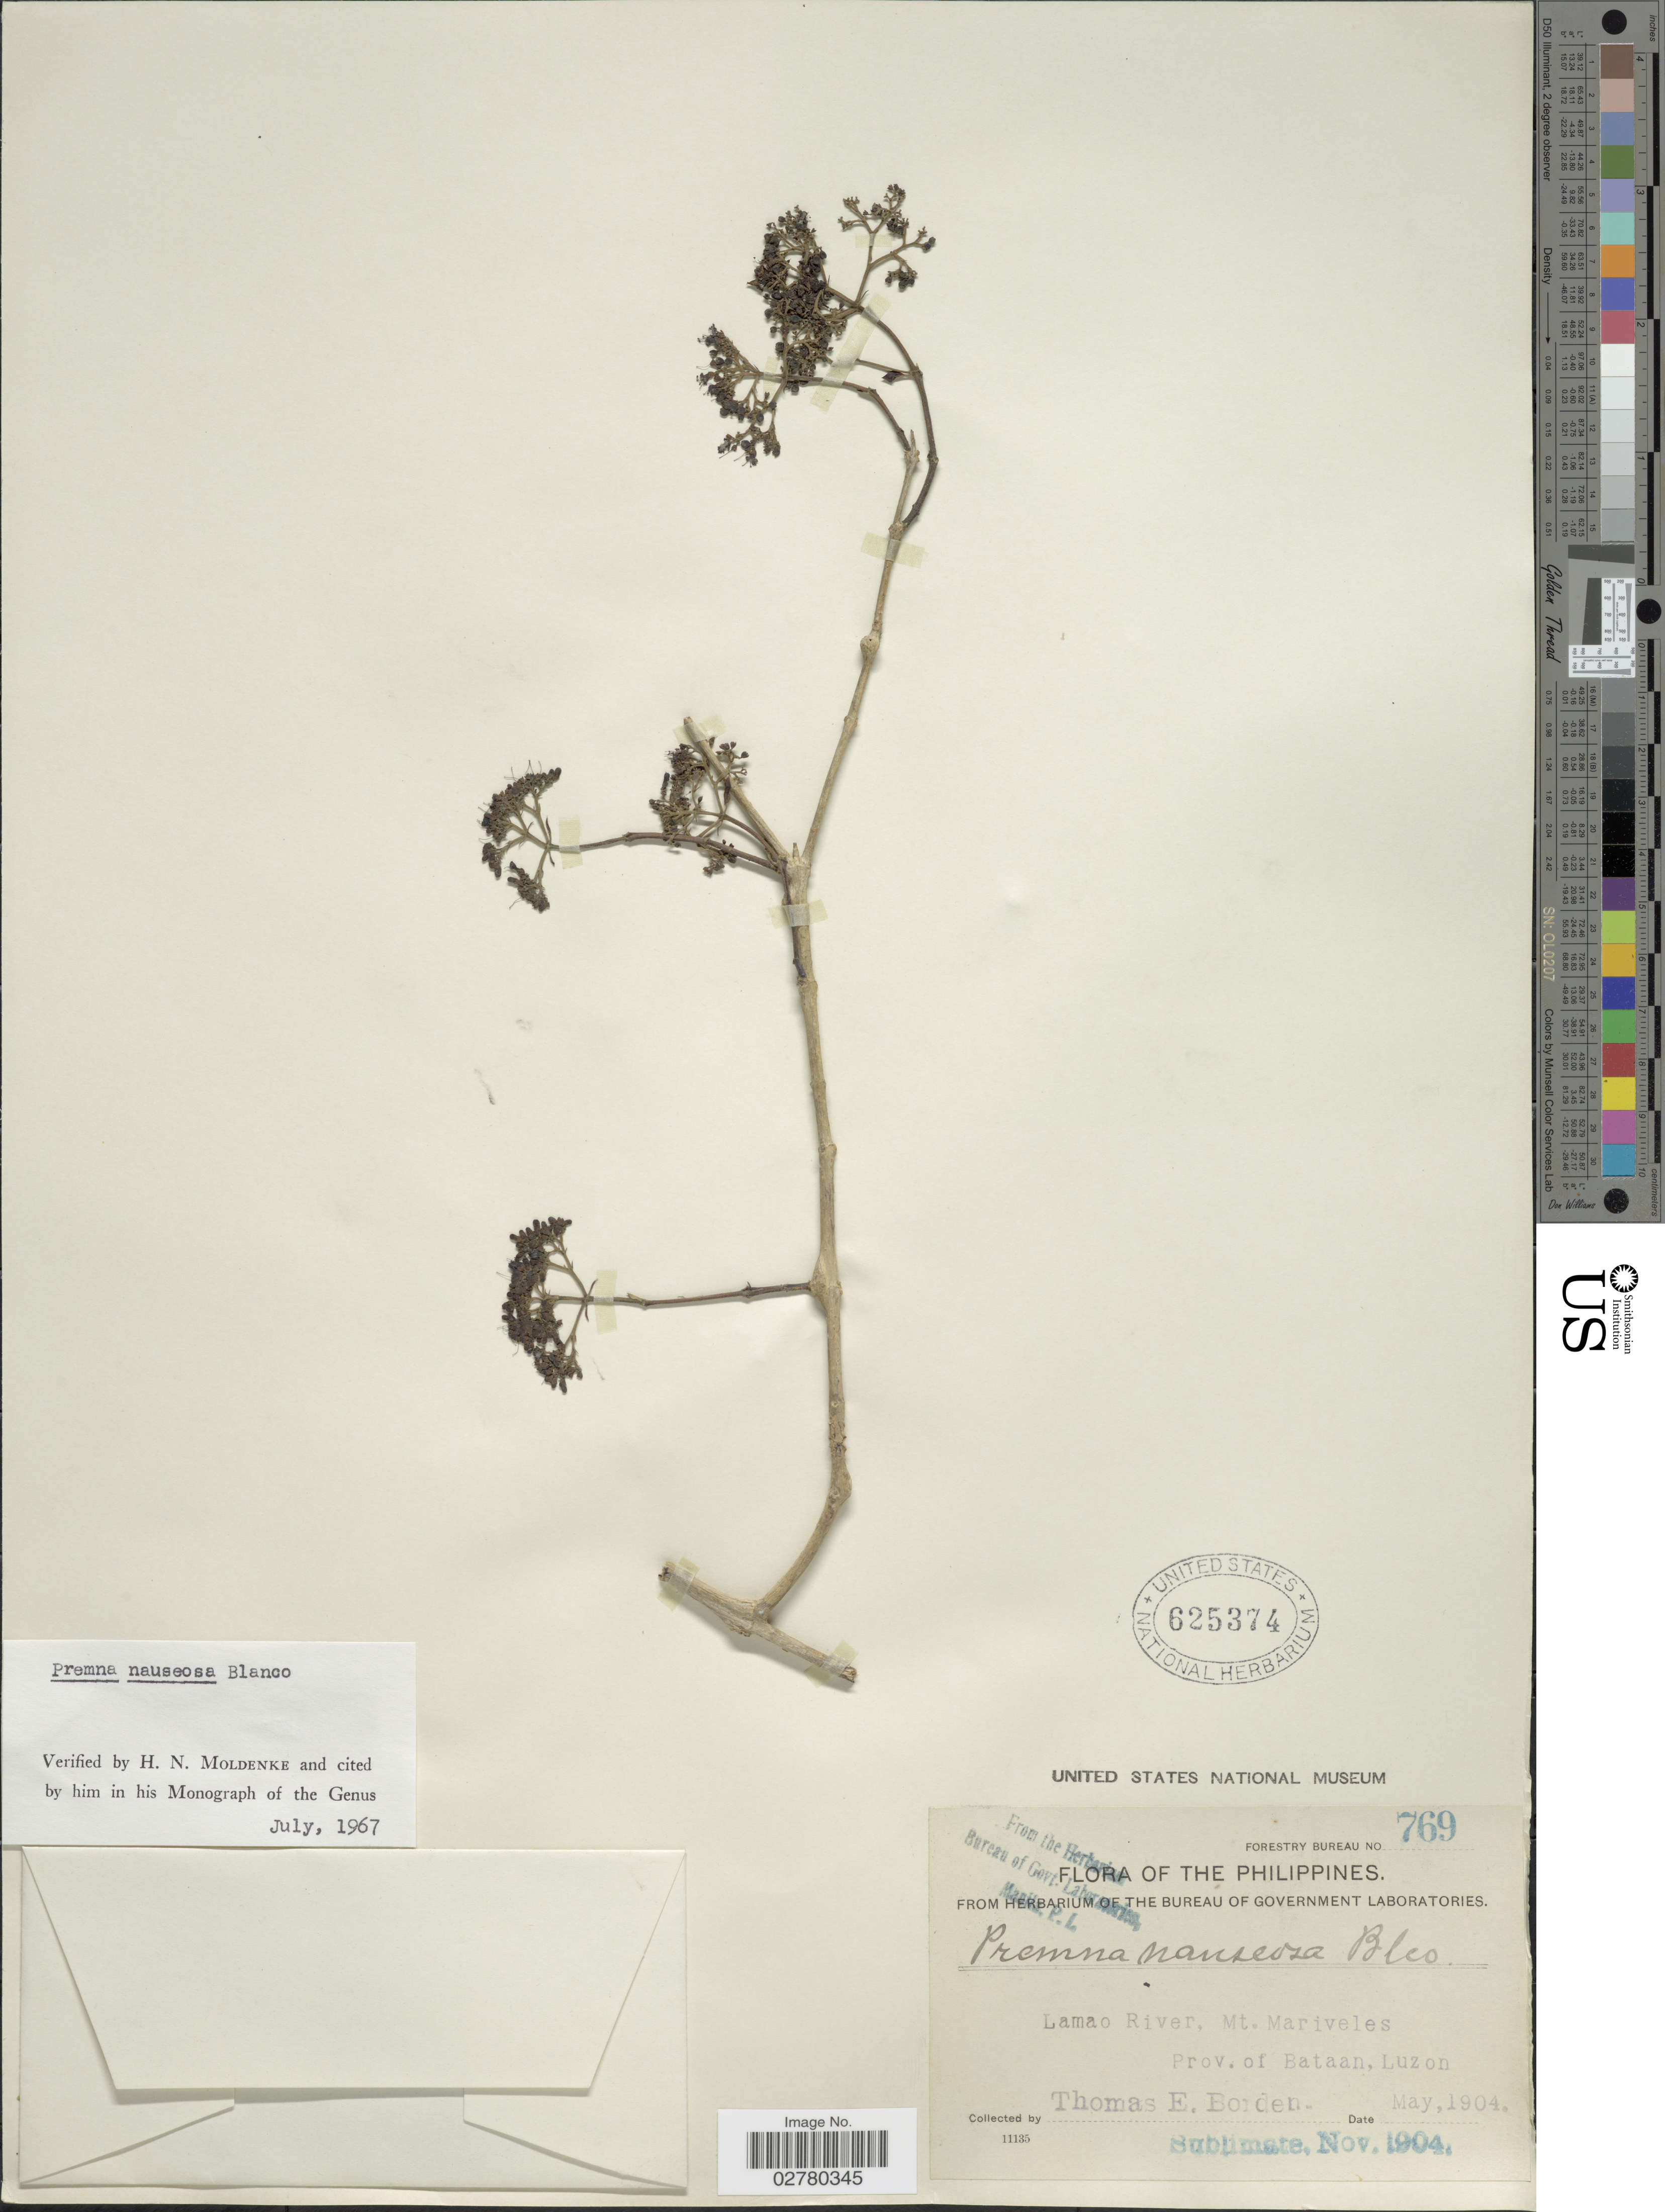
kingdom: Plantae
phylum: Tracheophyta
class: Magnoliopsida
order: Lamiales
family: Lamiaceae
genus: Premna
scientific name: Premna nauseosa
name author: Blanco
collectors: T. E. Borden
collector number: Forestry Bureau 769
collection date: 1904-05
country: Philippines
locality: Lamao River, Mt. Mariveles, Province of Bataan, Luzon.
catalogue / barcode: US 625374